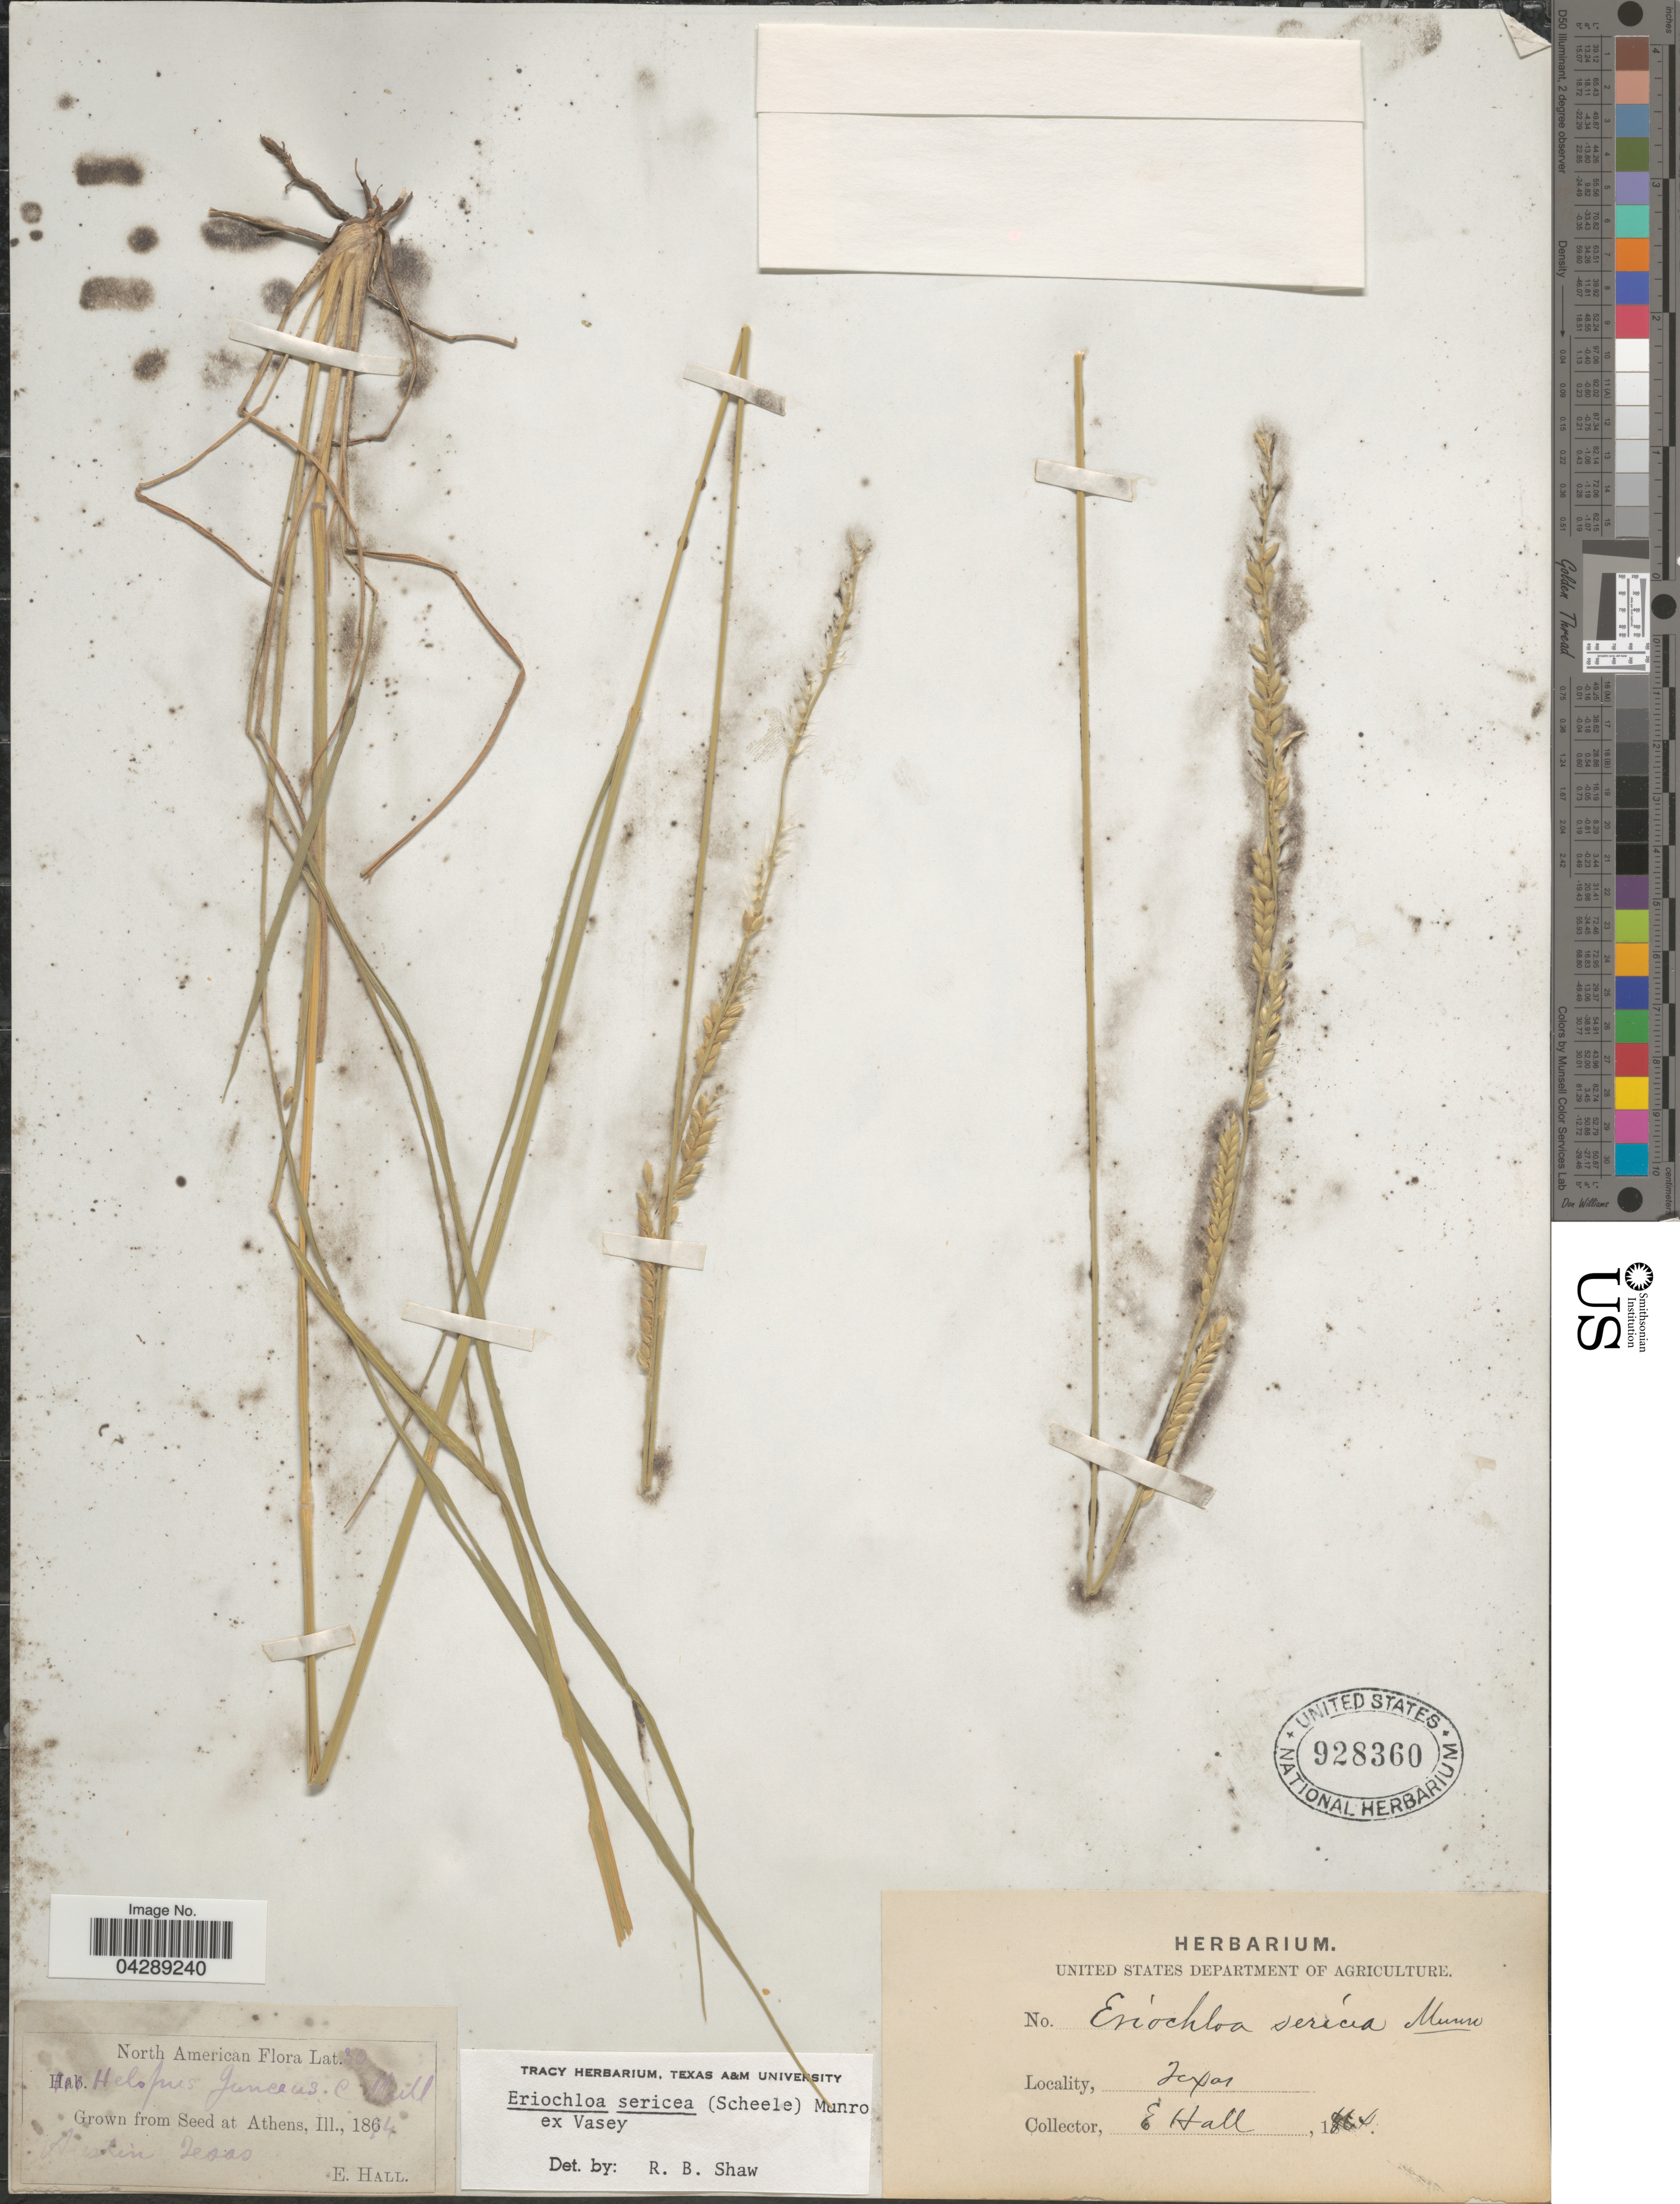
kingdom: Plantae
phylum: Tracheophyta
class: Liliopsida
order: Poales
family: Poaceae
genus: Eriochloa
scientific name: Eriochloa sericea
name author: (Scheele) Munro ex Vasey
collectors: E. Hall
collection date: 1864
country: United States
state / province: Texas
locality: At Athens, III.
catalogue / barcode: US 928360